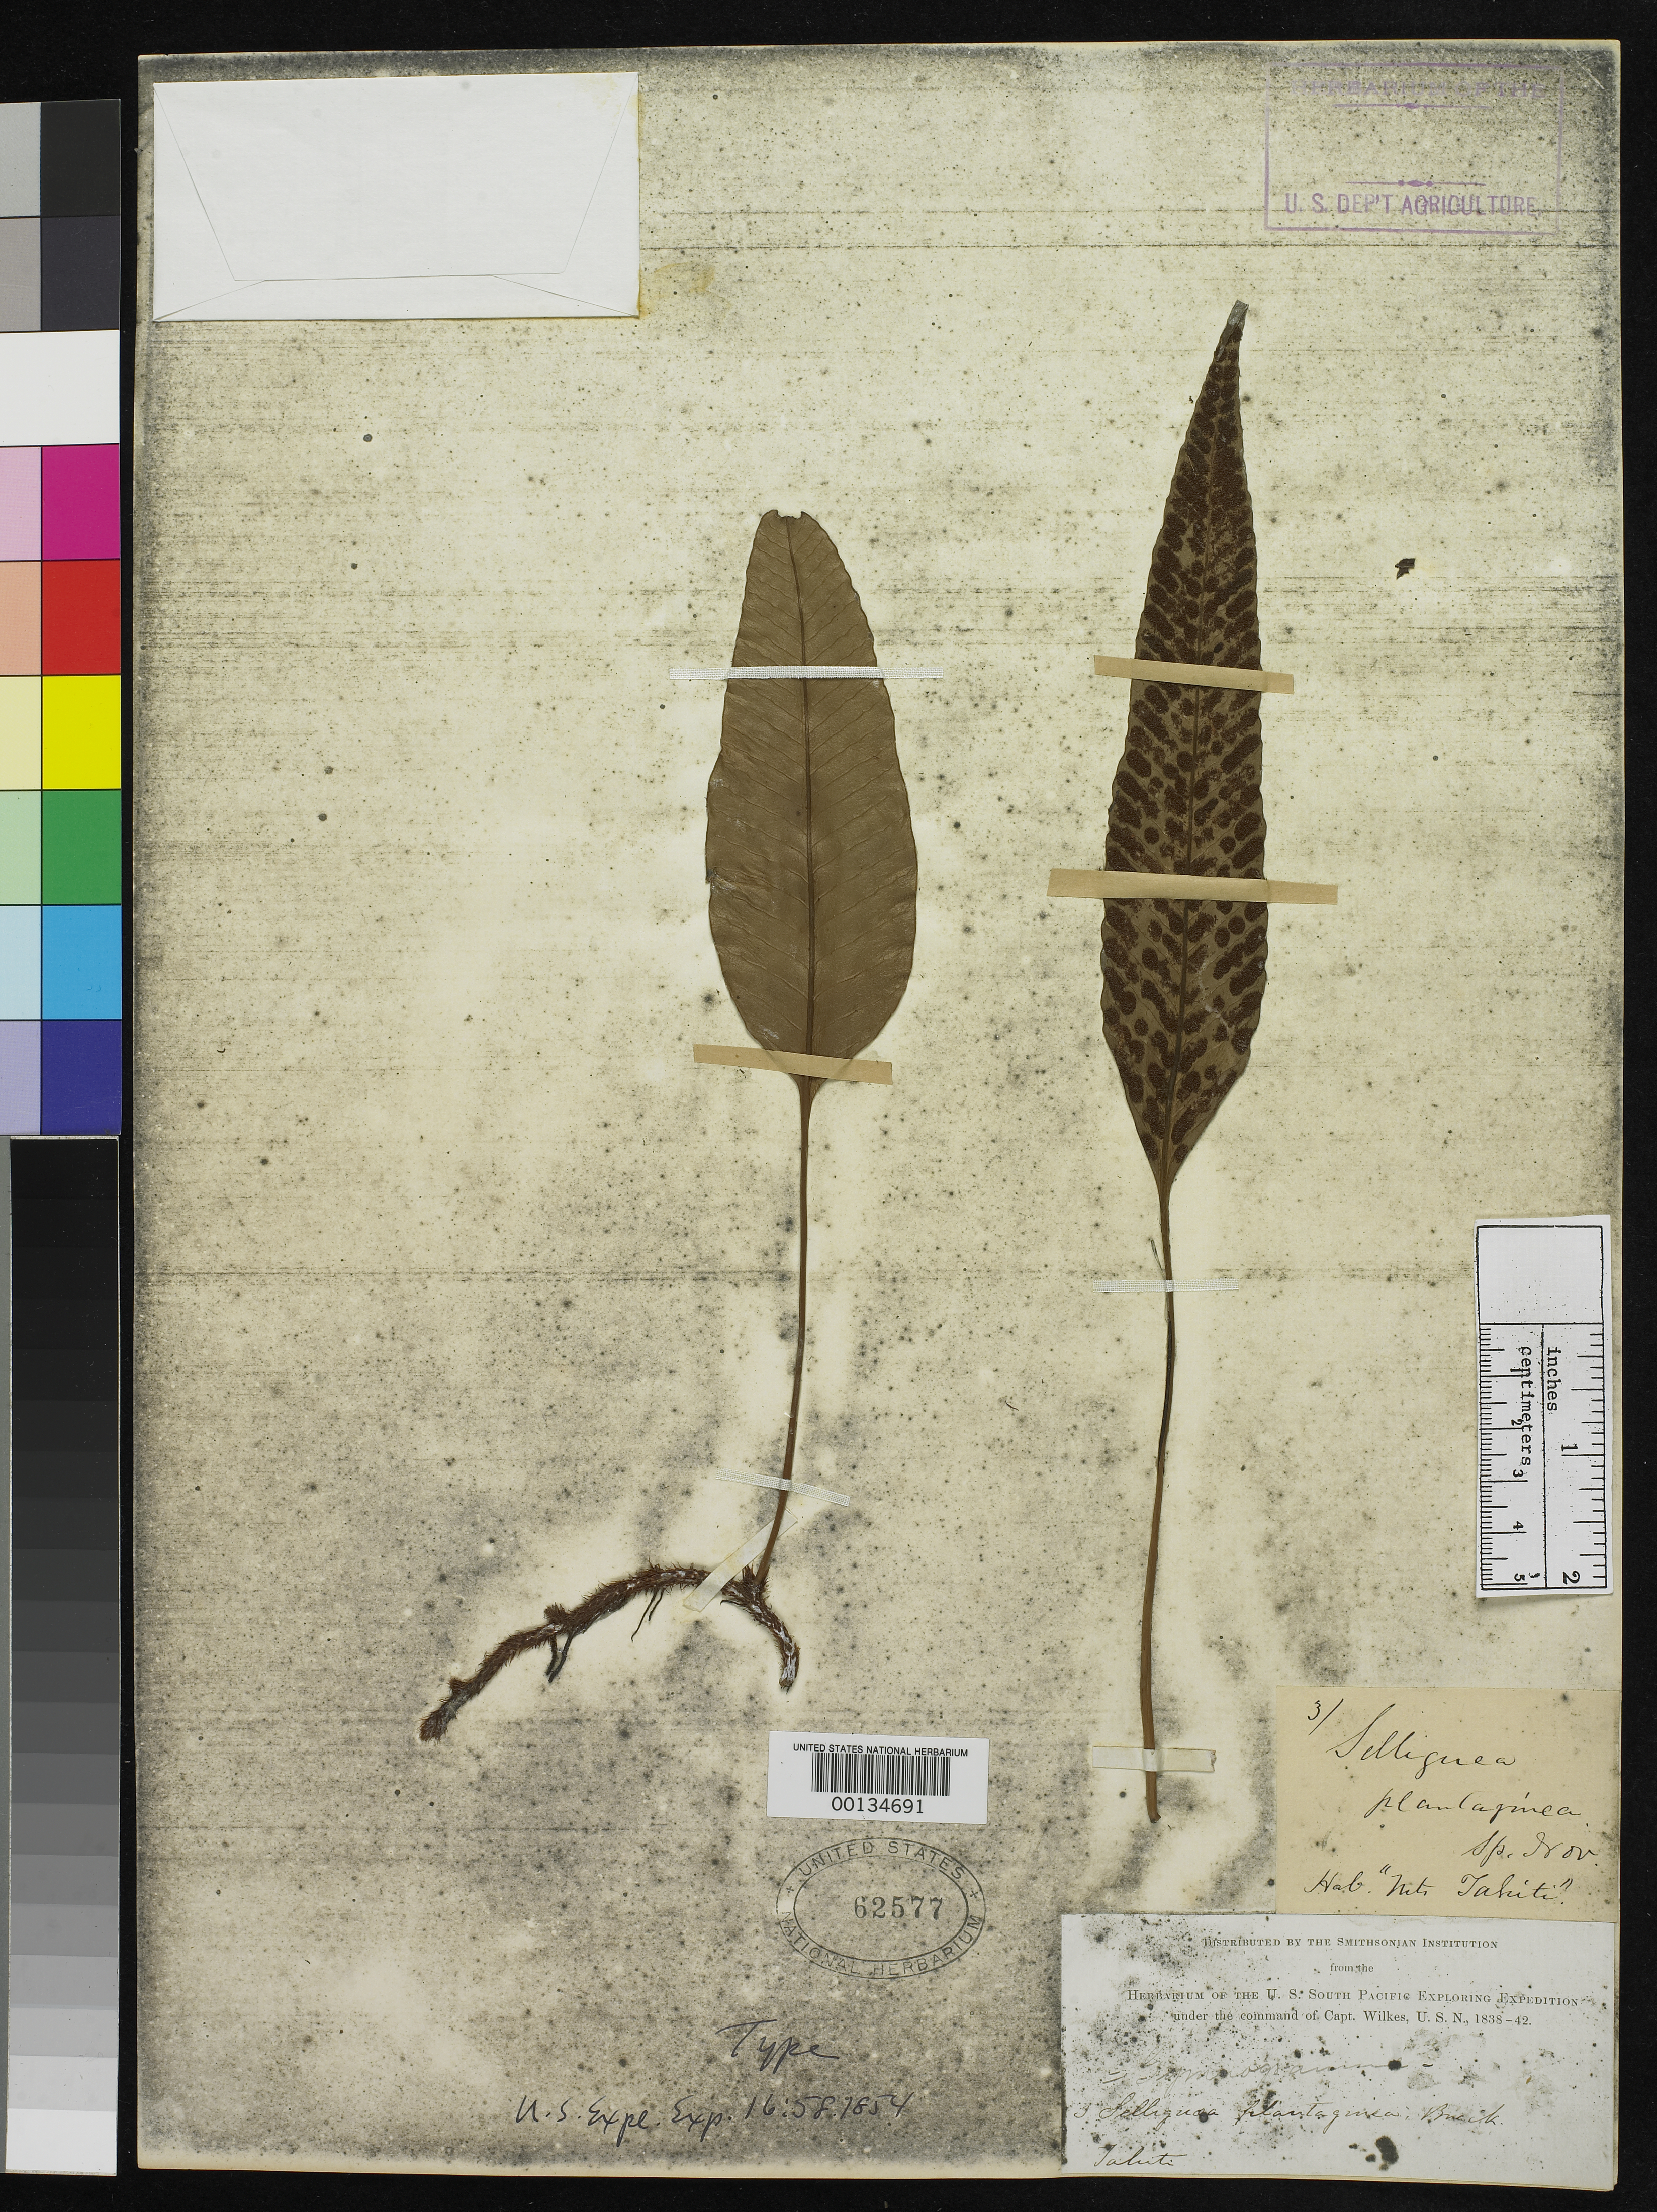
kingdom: Plantae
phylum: Tracheophyta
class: Polypodiopsida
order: Polypodiales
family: Polypodiaceae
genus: Selliguea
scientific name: Selliguea plantaginea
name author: Brack. in Wilkes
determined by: Florence, J.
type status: Holotype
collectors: Wilkes Explor. Exped.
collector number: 3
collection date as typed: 1838 to -- --- 1842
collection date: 1838/1842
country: French Polynesia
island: Tahiti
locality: Iles du Vent [Society Is.]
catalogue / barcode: US 62577